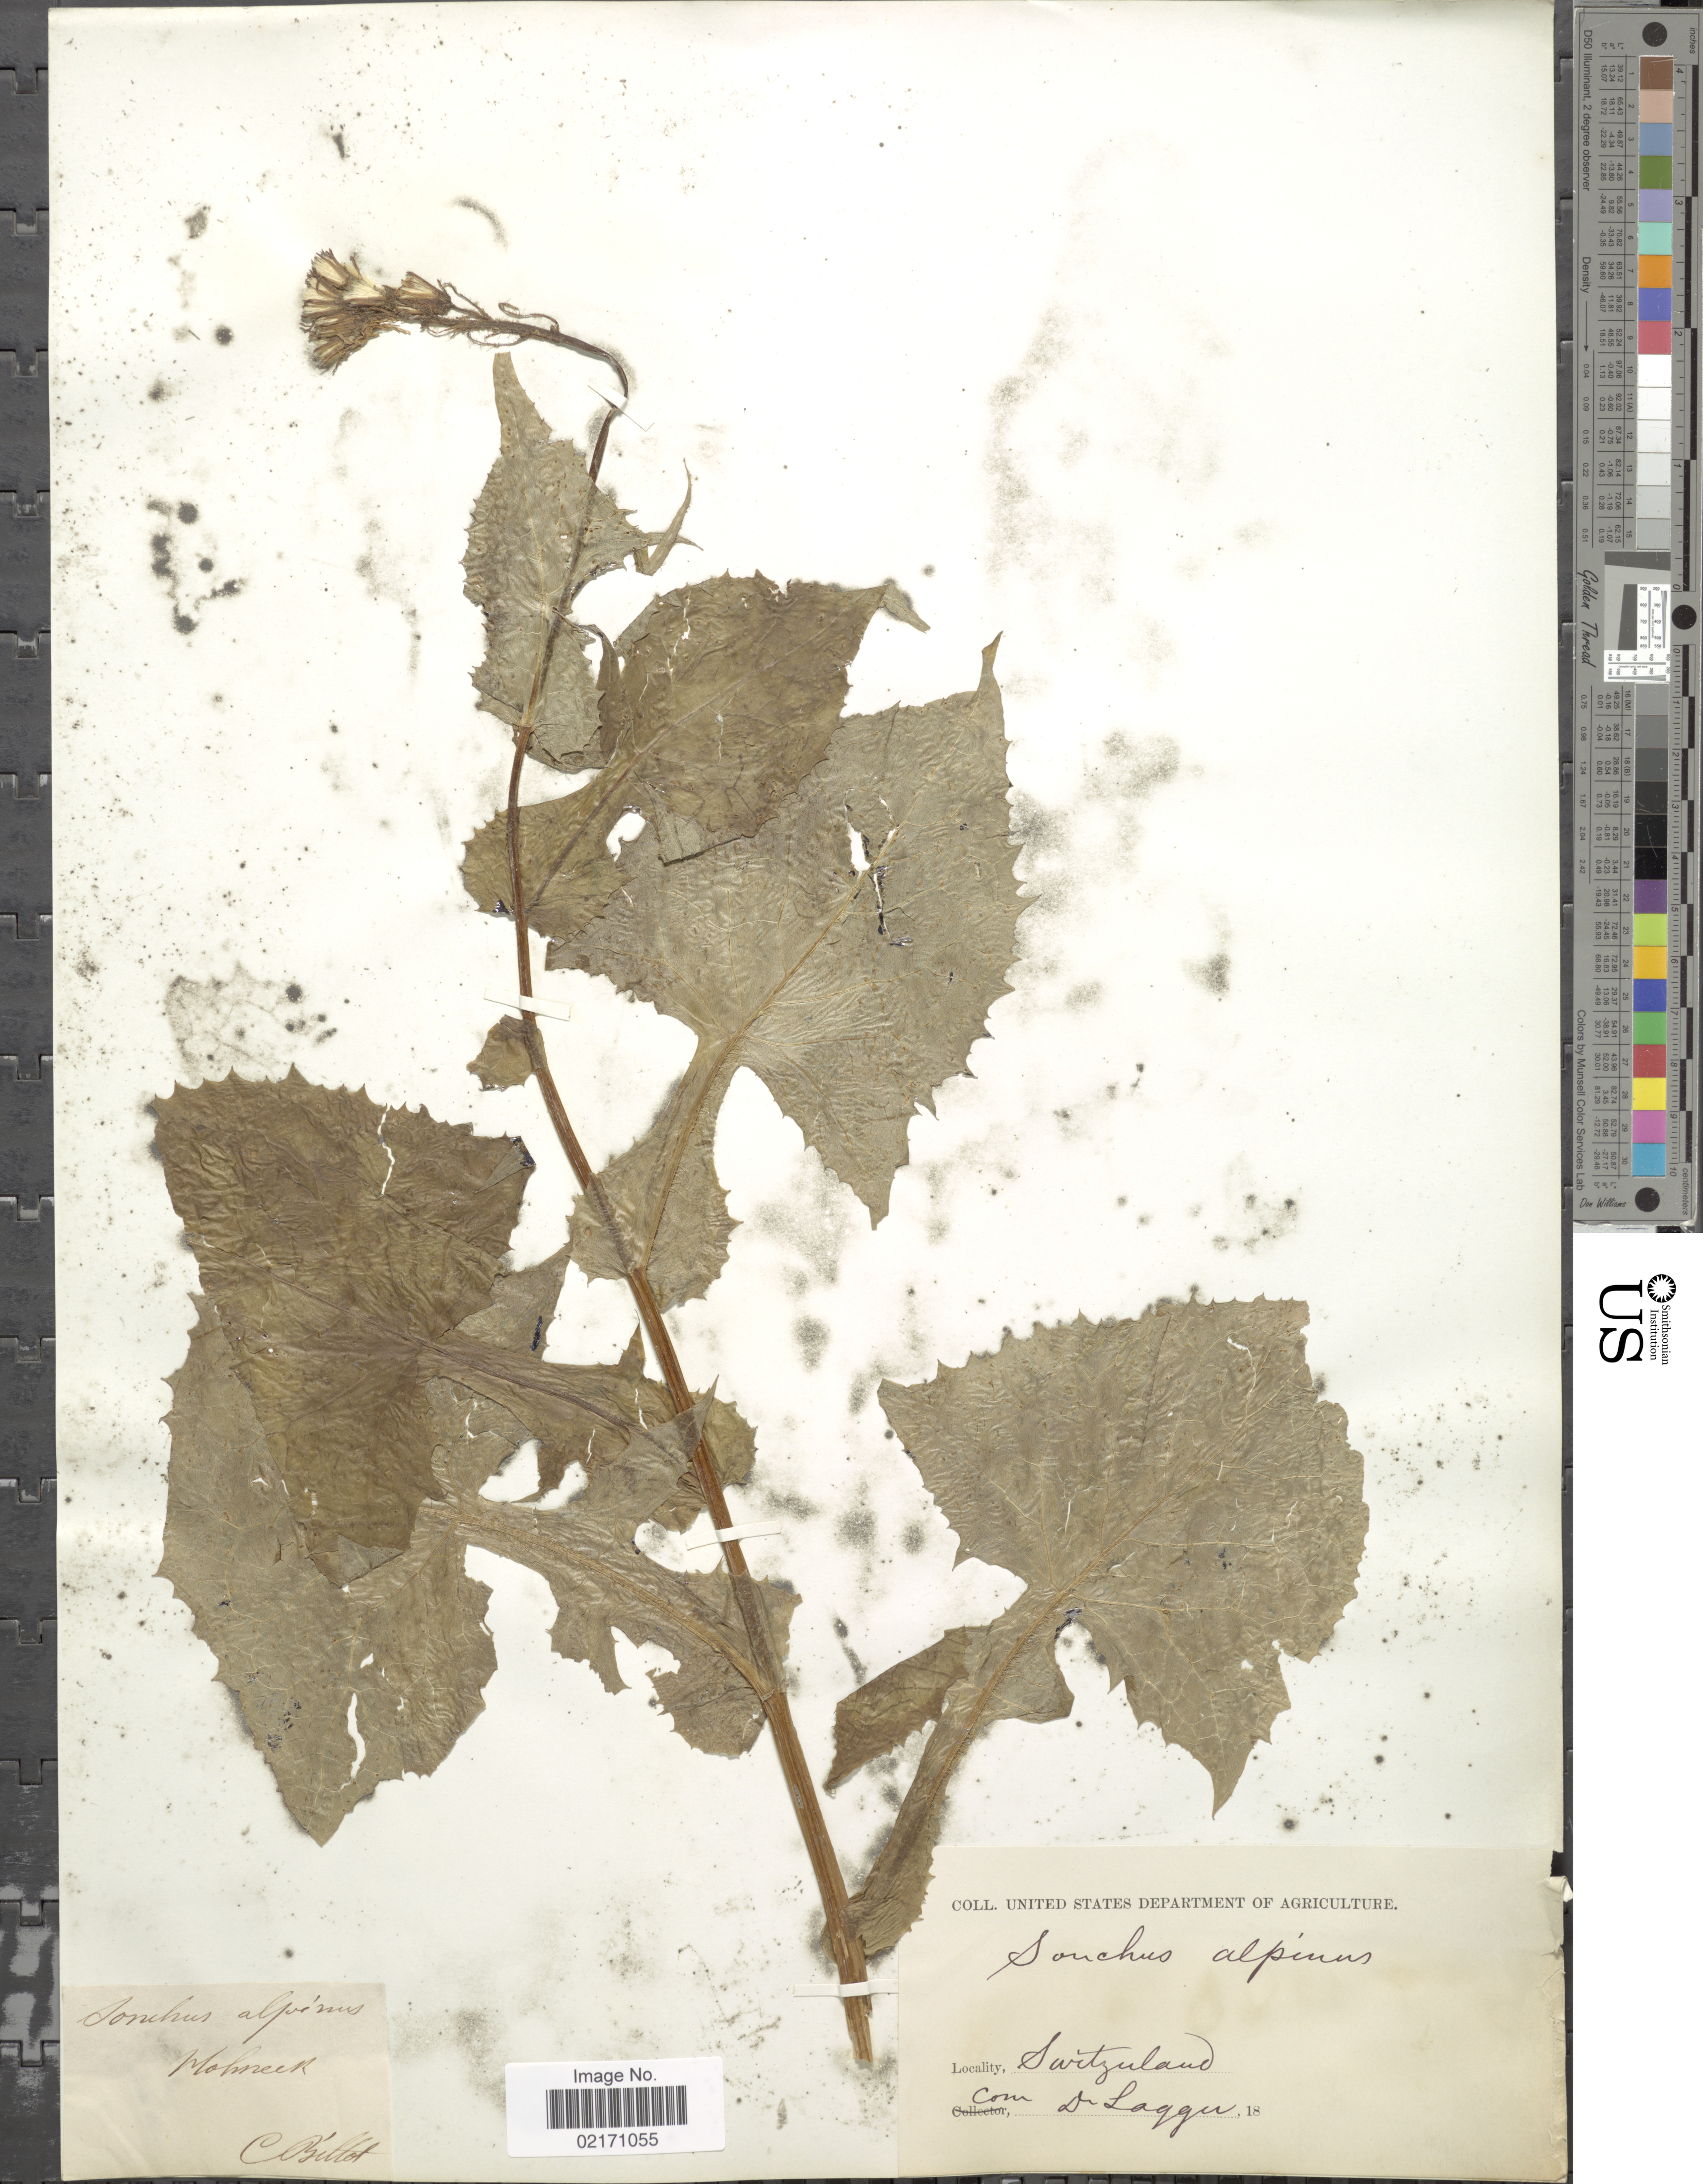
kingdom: Plantae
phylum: Tracheophyta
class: Magnoliopsida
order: Asterales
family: Asteraceae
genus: Lactuca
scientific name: Lactuca alpina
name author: (L.) A. Gray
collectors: C. Billot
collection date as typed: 18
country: Switzerland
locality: Hohneck